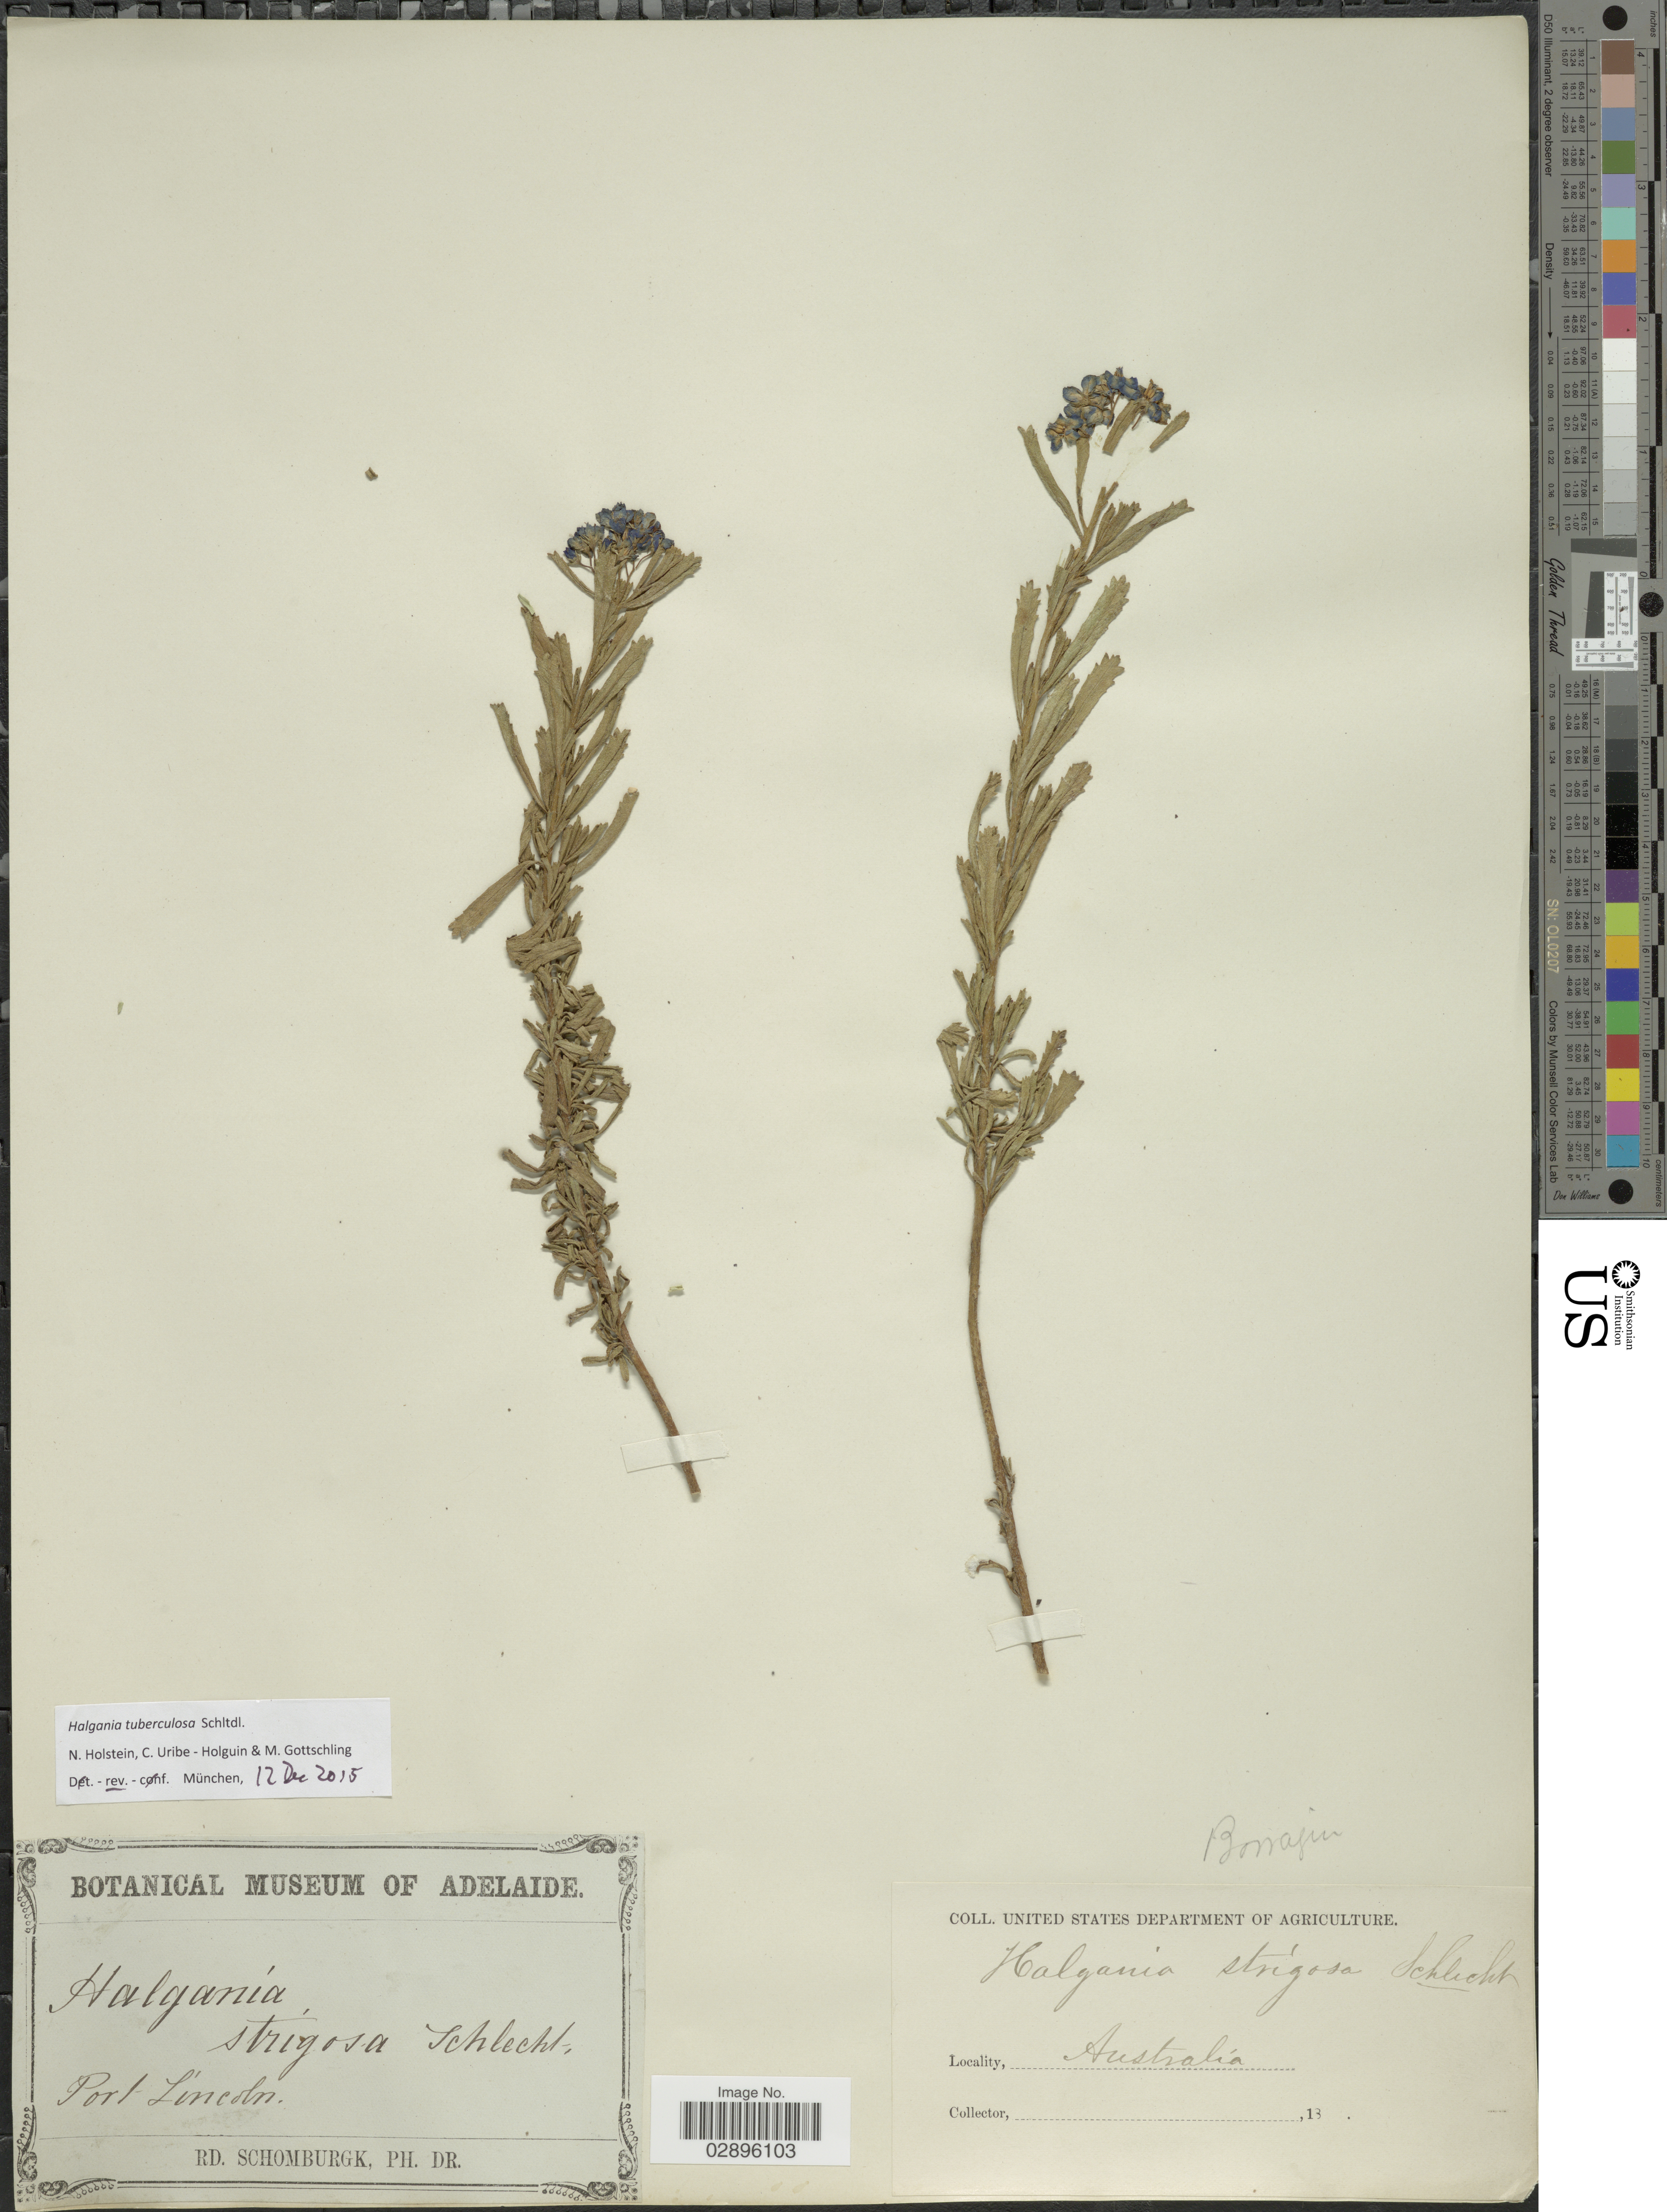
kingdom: Plantae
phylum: Tracheophyta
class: Magnoliopsida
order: Boraginales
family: Ehretiaceae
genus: Halgania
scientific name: Halgania tuberculosa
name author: Schltdl.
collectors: M. R. Schomburgk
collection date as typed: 18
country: Australia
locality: Port Lincoln.